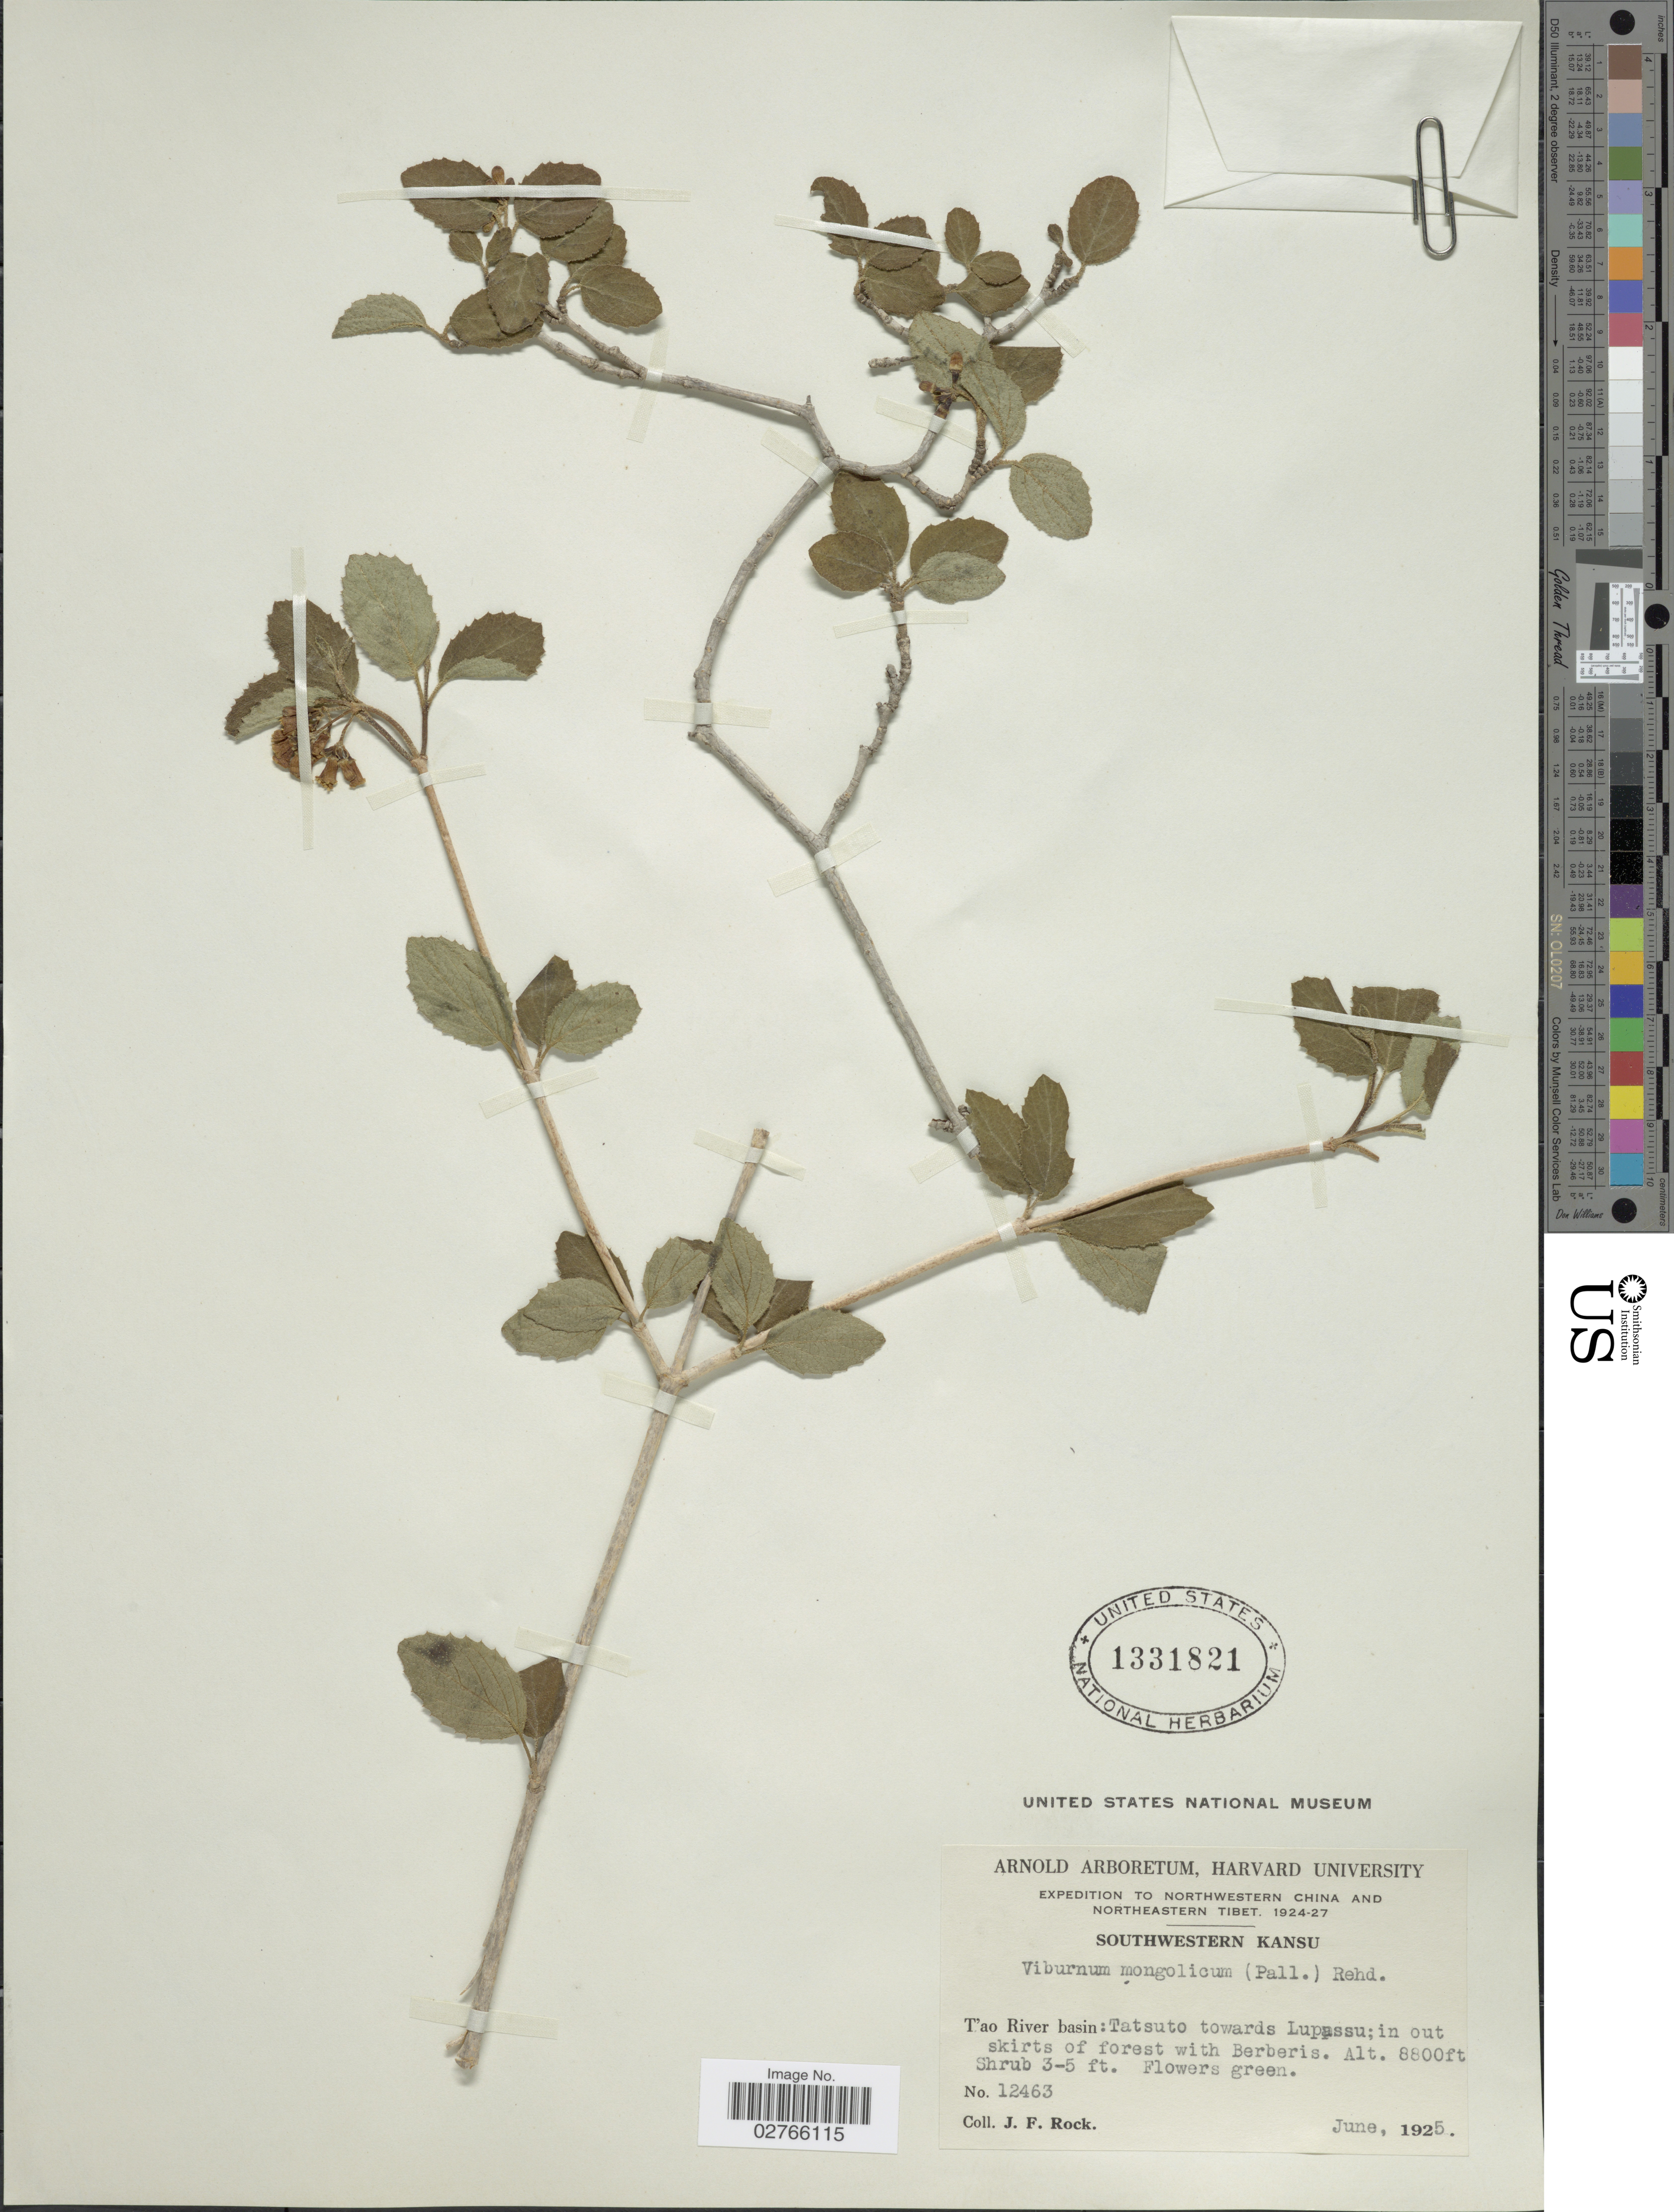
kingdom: Plantae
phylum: Tracheophyta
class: Magnoliopsida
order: Dipsacales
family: Viburnaceae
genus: Viburnum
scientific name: Viburnum mongolicum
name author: (Pall.) Rehder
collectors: J. Rock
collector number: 12463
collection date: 1925-06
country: China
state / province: Gansu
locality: Northwestern China and Northeastern Tibet, Southwestern Kansu, T'ao River Basin: Tatsuto towards Lupassu.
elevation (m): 2682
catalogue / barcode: US 1331821